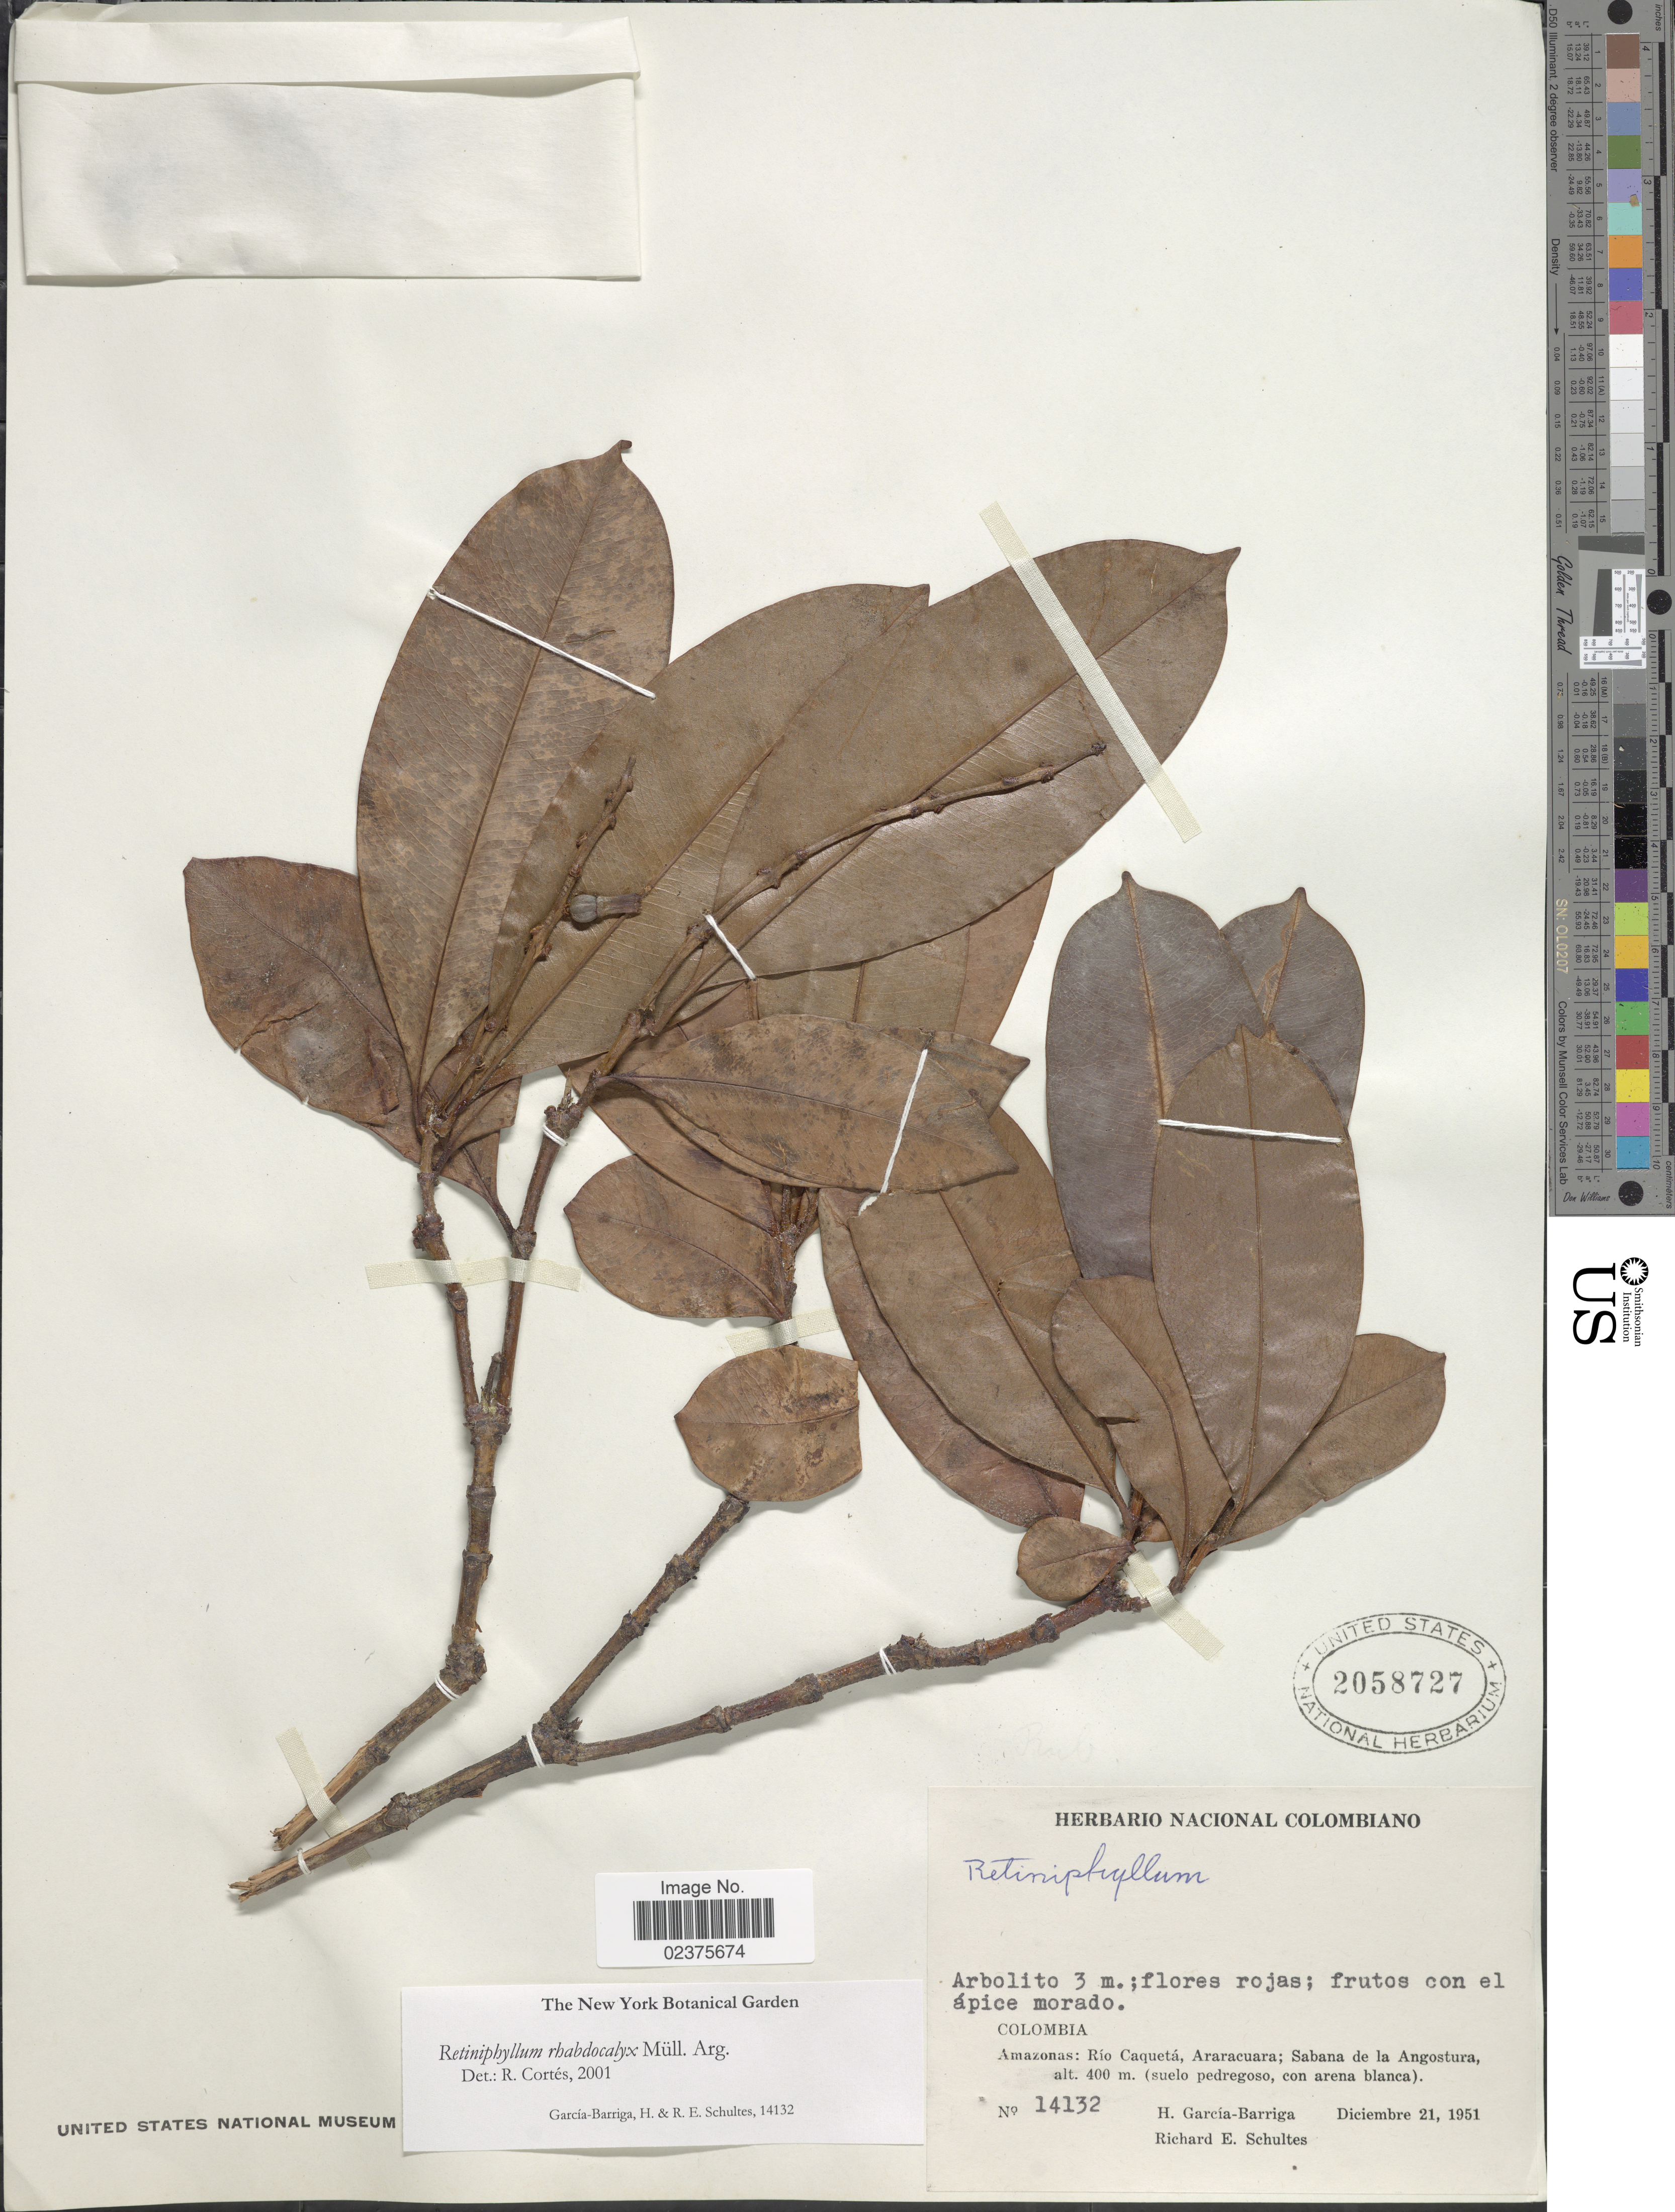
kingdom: Plantae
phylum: Tracheophyta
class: Magnoliopsida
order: Gentianales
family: Rubiaceae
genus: Retiniphyllum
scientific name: Retiniphyllum rhabdocalyx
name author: Müll. Arg.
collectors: H. García Barriga & R. E. Schultes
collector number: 1432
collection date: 1951-12-21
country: Colombia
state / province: Amazônas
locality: Río Caquetá, Araracuara; Sabana de la Angostura (suelo pedregoso, con arena blanca)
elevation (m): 400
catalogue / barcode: US 2058727